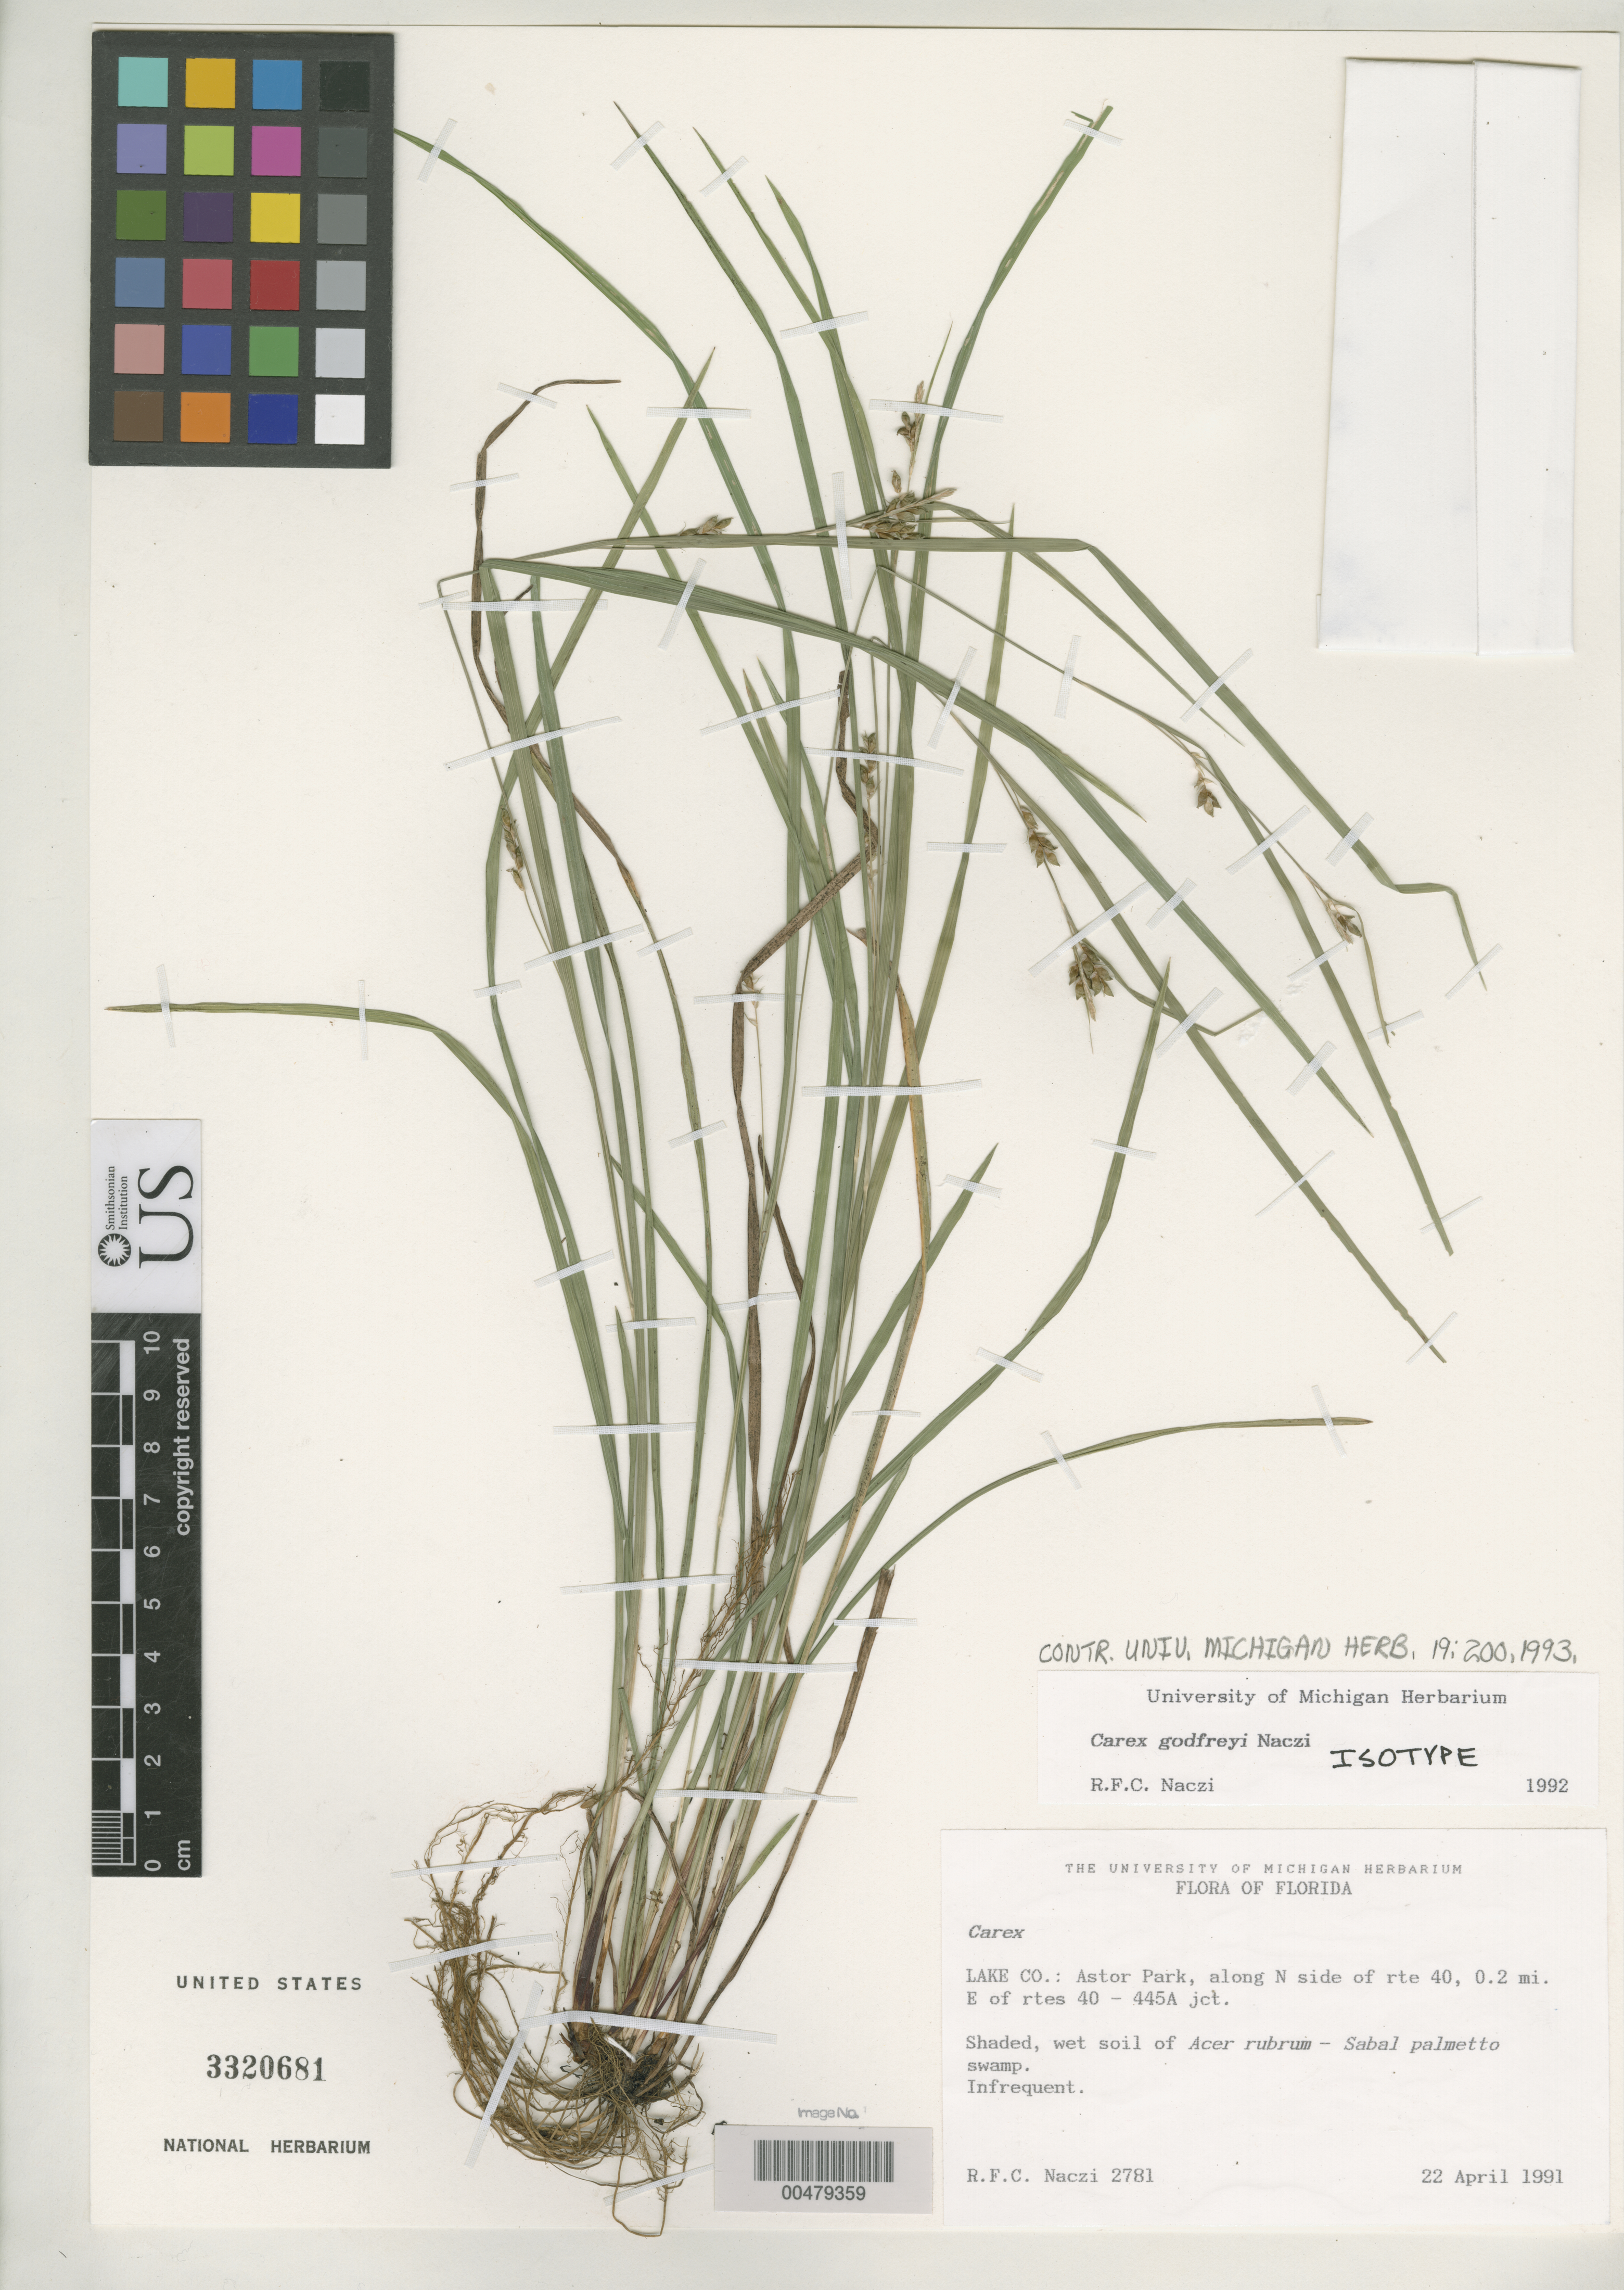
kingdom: Plantae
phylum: Tracheophyta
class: Liliopsida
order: Poales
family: Cyperaceae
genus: Carex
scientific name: Carex godfreyi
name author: Naczi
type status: Isotype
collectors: R. F. C. Naczi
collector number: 2781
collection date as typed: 22 Apr 1991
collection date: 1991-04-22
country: United States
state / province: Florida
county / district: Lake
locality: Astor Park, along N side of rte 40,0.2 mi E of Rtes 40-445a Jct.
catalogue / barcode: US 3320681